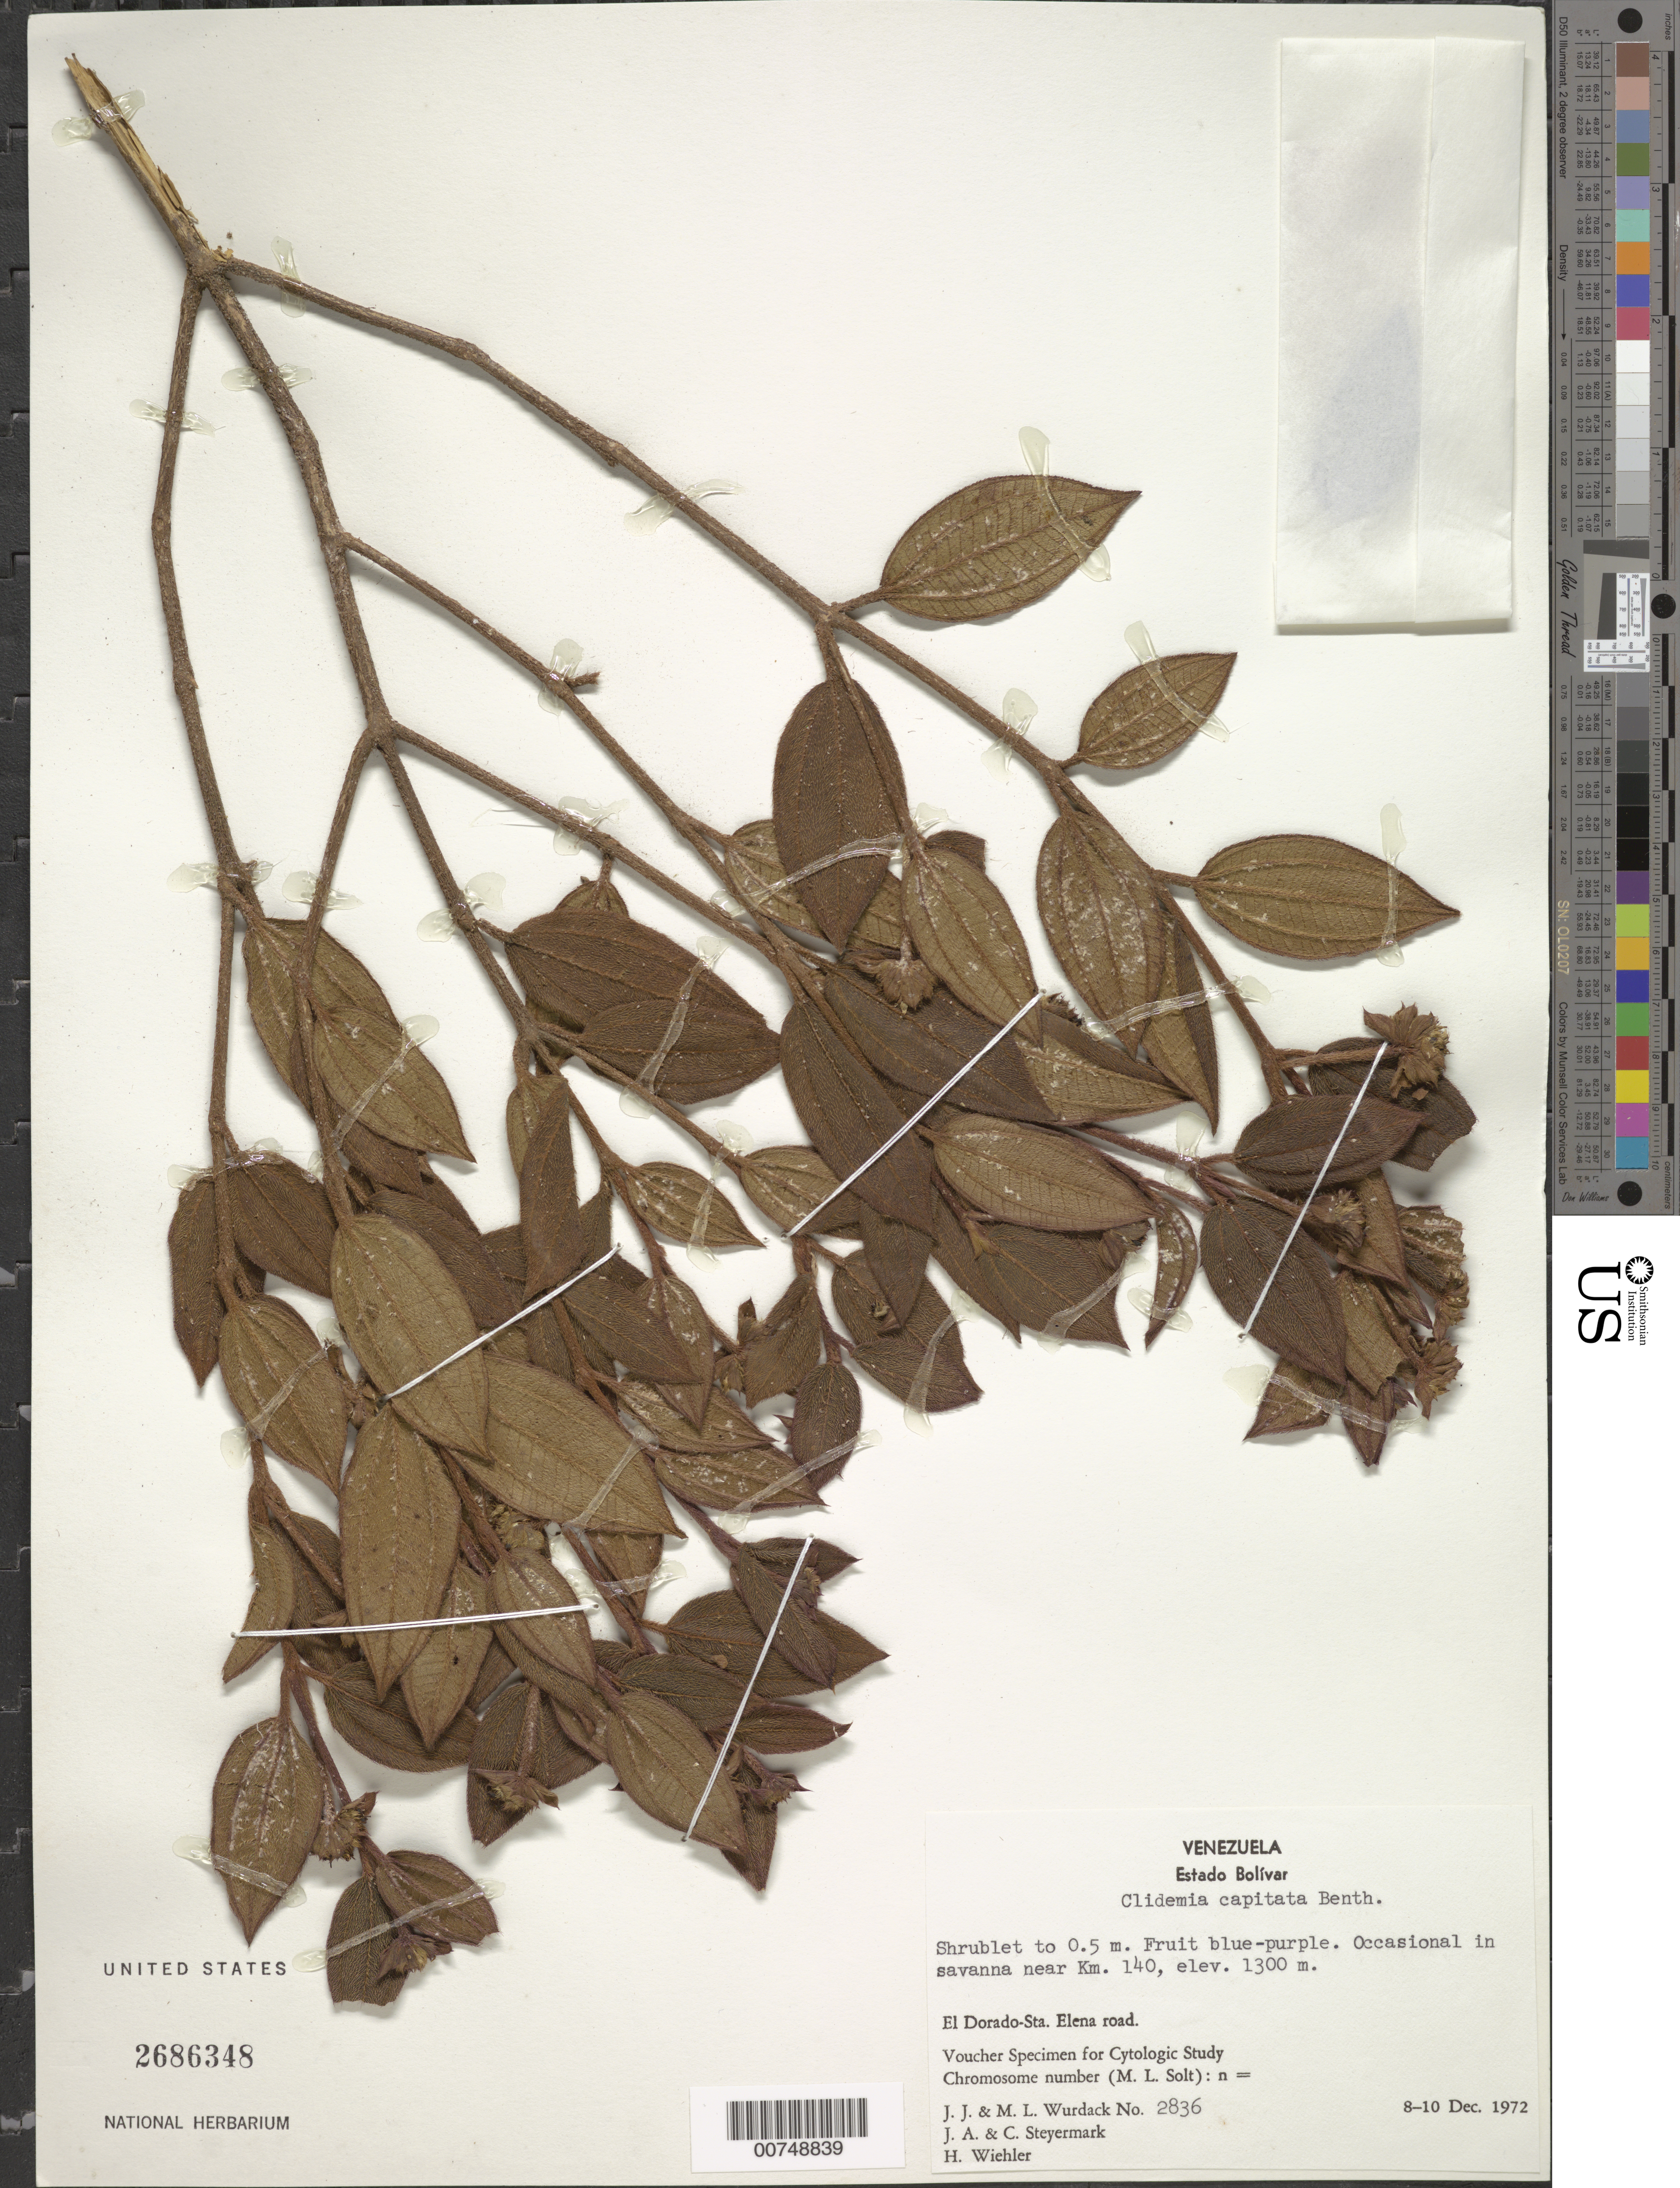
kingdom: Plantae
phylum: Tracheophyta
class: Magnoliopsida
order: Myrtales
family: Melastomataceae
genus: Clidemia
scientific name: Clidemia capitata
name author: Benth.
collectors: J. J. Wurdack, M. L. Wurdack, J. Steyermark & C. Steyermark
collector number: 2836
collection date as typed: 8-Dec-72 to 10-Dec-72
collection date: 1972-12-08/1972-12-10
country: Venezuela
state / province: Bolívar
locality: El Dorado to Sta. Elena road, km 140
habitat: Savanna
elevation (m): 1300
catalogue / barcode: US 2686348